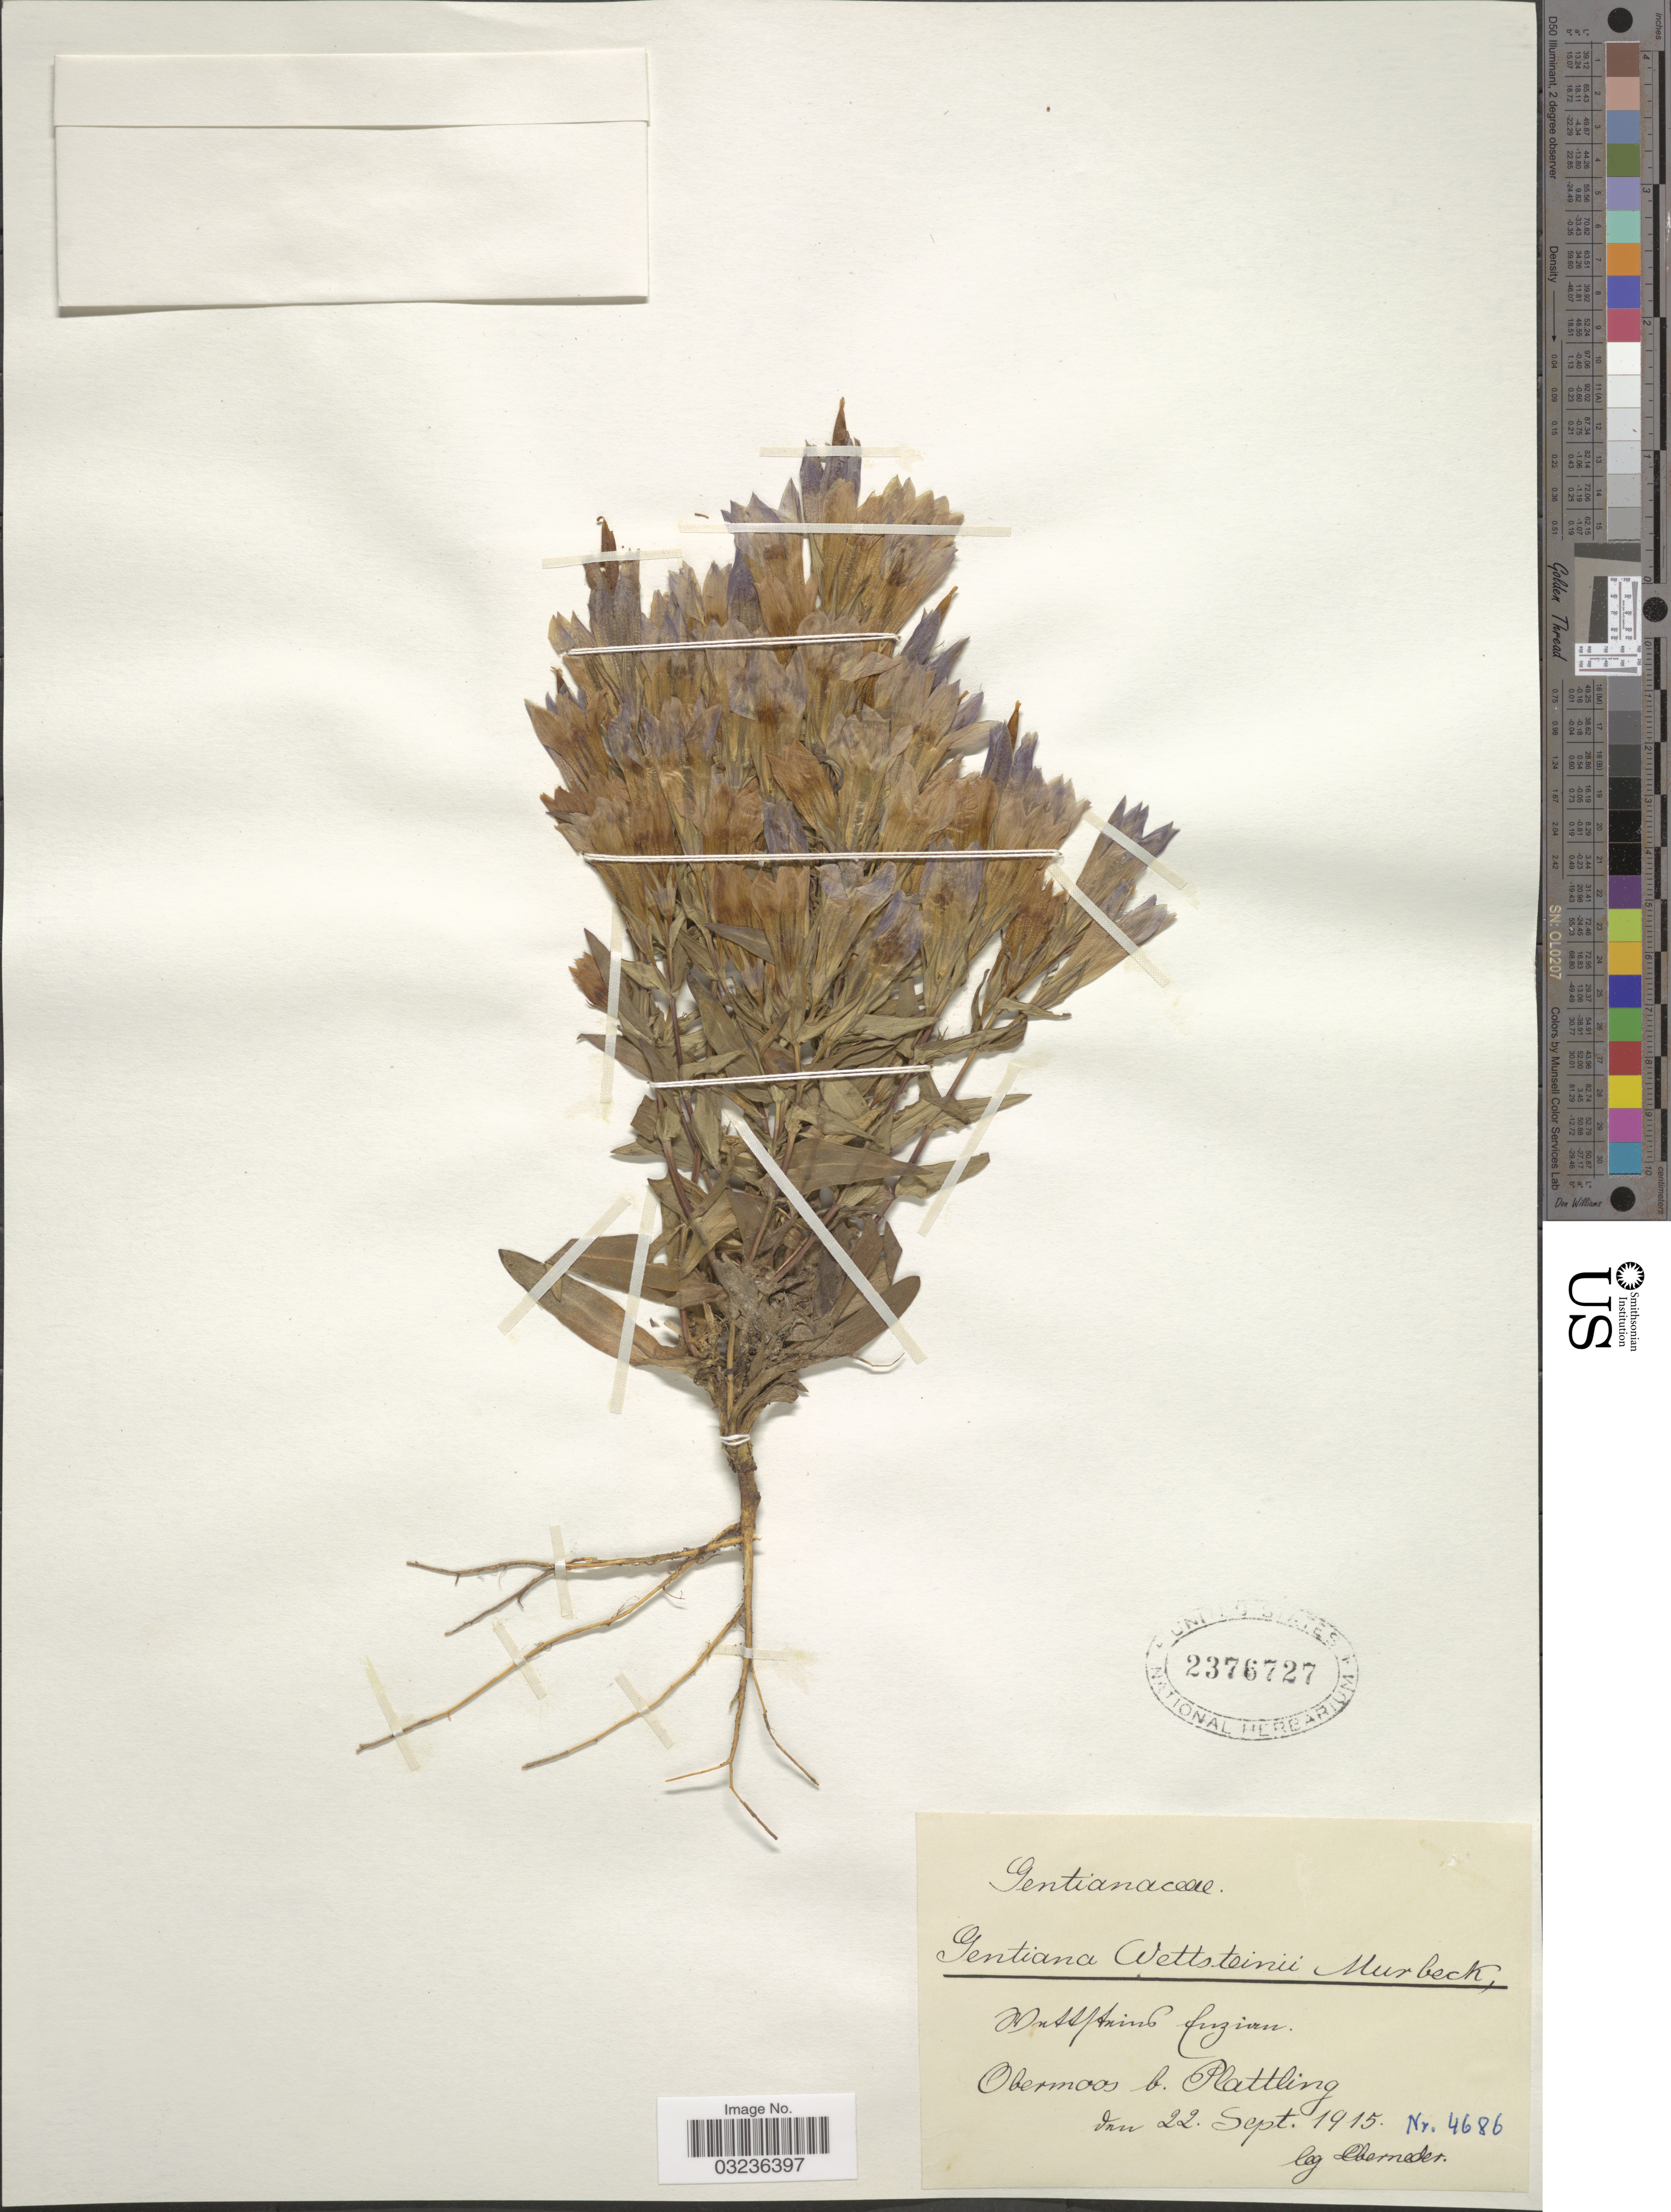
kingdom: Plantae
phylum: Tracheophyta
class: Magnoliopsida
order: Gentianales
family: Gentianaceae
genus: Gentiana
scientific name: Gentiana wettsteinii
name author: Murb.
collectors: -. Oberneder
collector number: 4686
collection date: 1915-09-22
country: Germany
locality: Obermoos b. Plattling.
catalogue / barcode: US 2376727